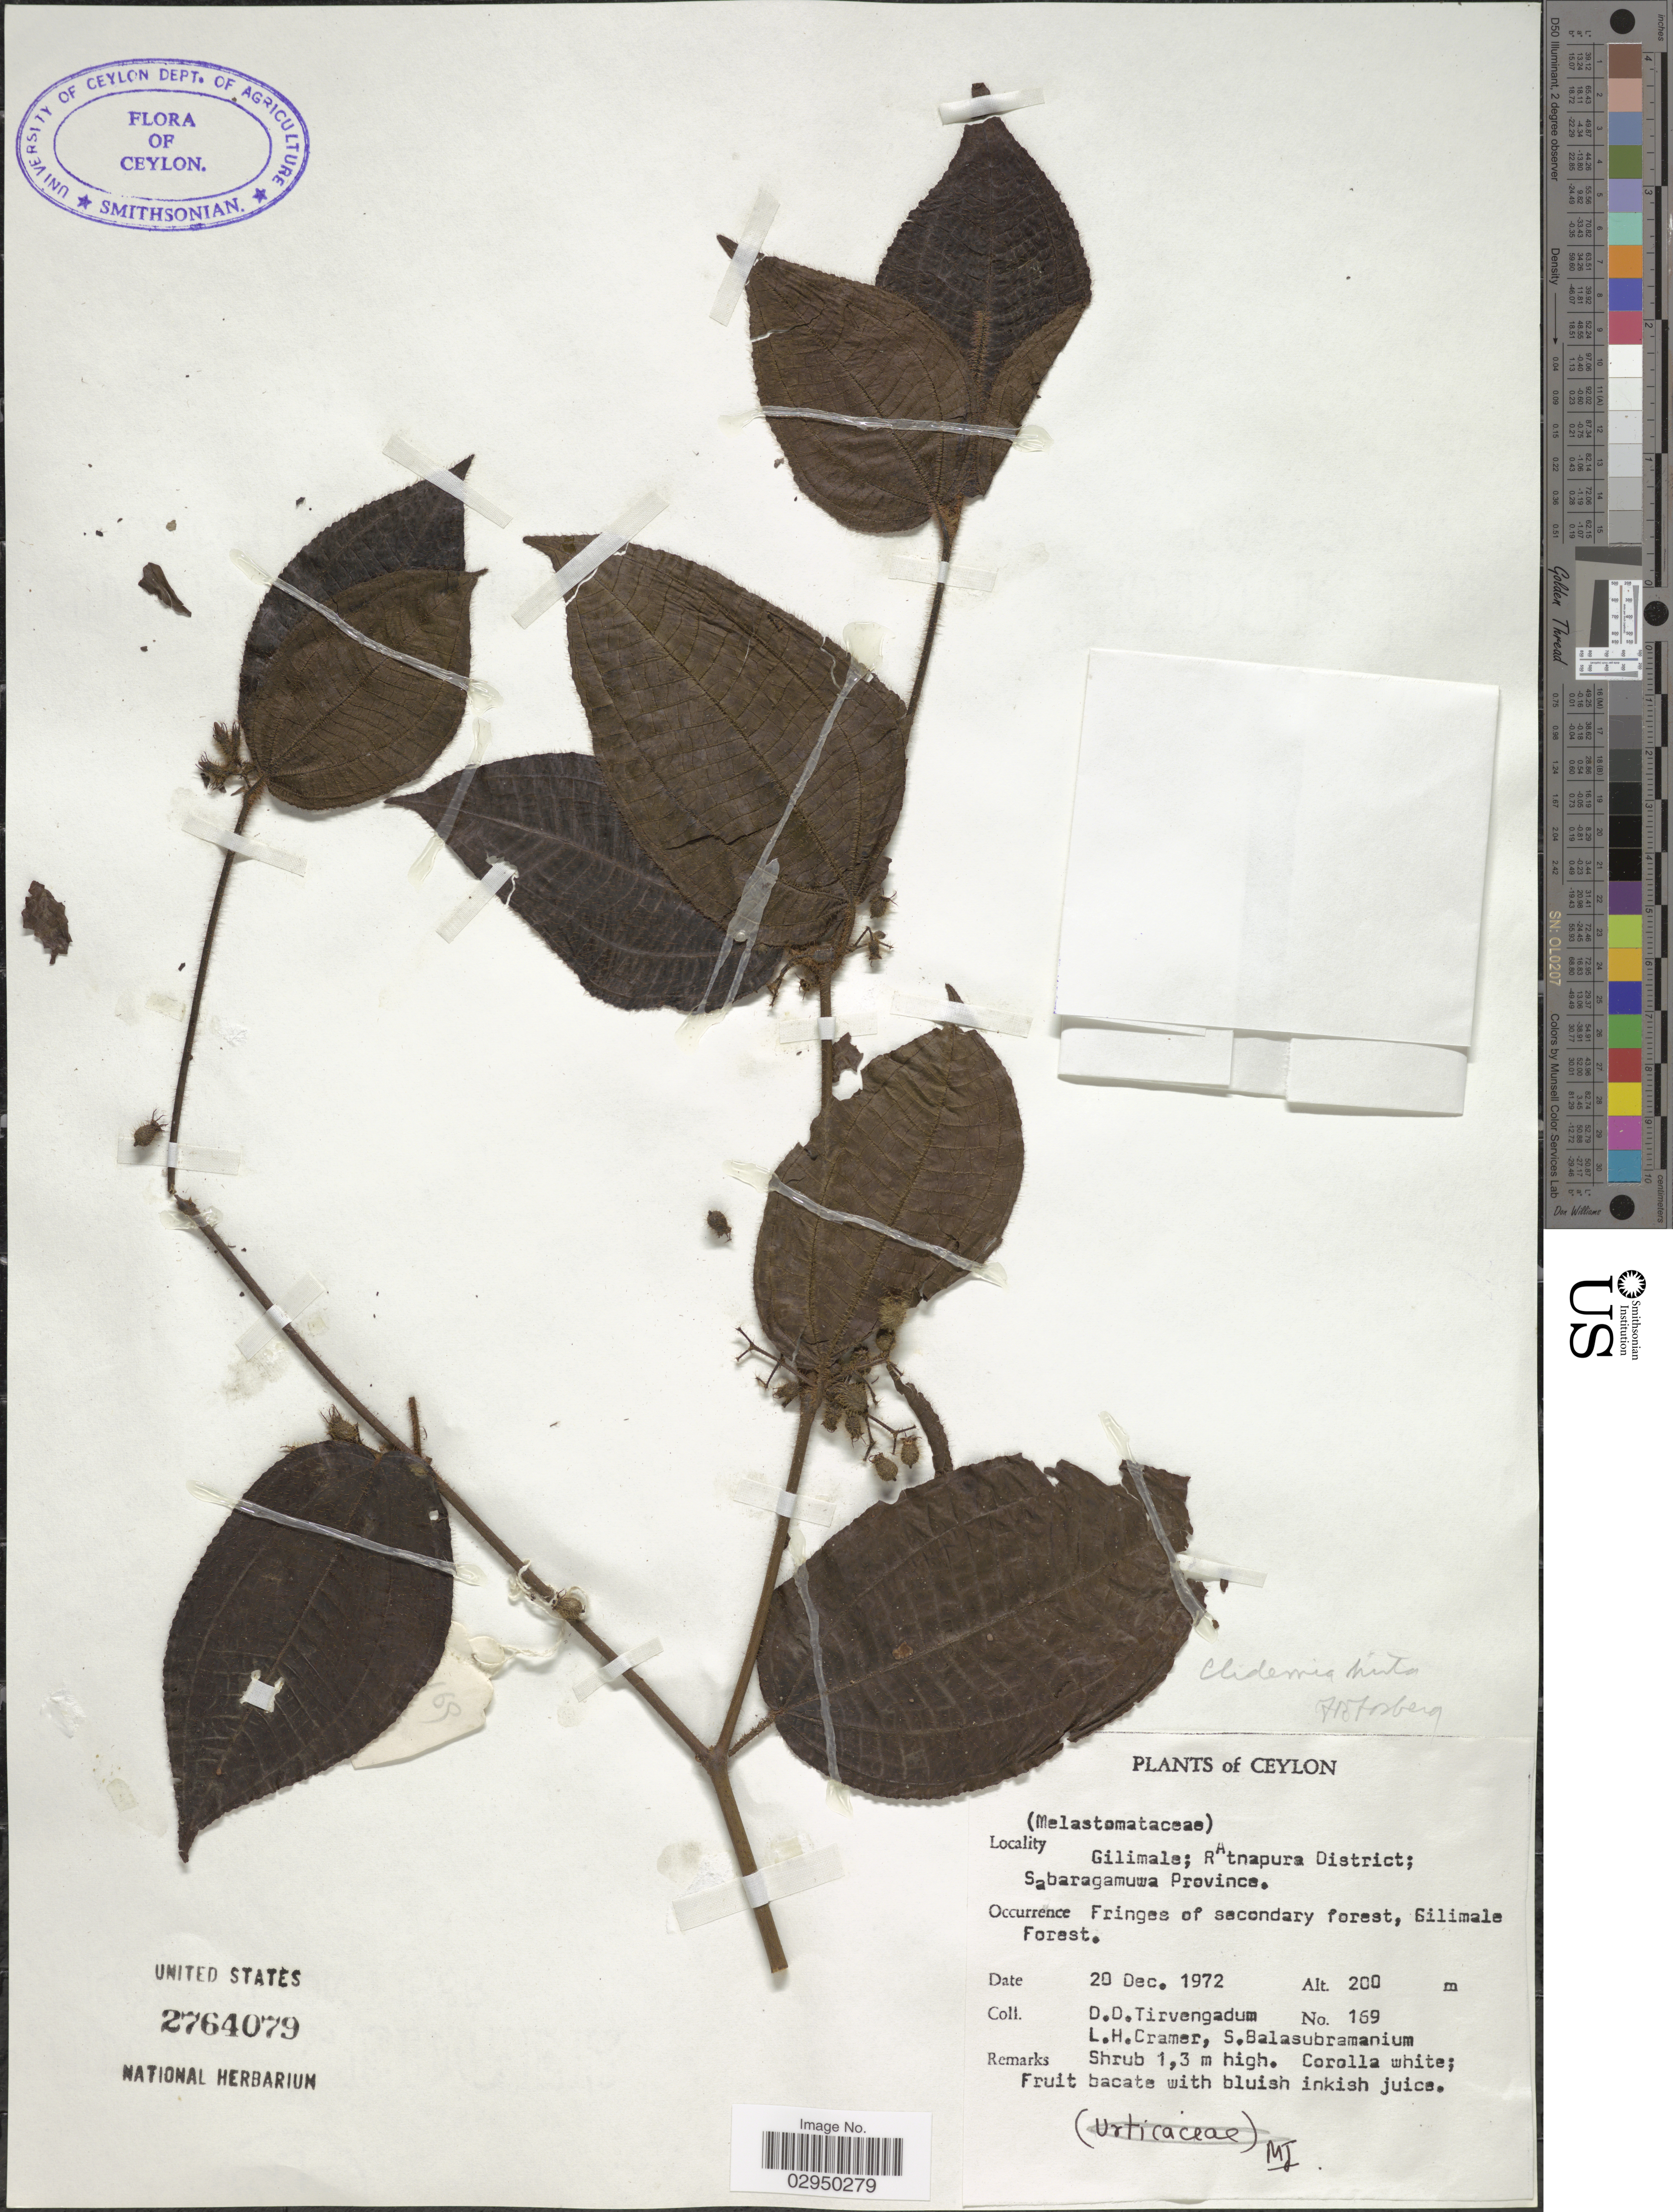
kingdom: Plantae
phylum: Tracheophyta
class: Magnoliopsida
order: Myrtales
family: Melastomataceae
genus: Clidemia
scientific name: Clidemia hirta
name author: (L.) D. Don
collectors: D. Tirvengadum, L. H. Cramer & S. Balasubramanium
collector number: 169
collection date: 1972-12-20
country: Sri Lanka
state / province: Sabaragamuwa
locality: Ceylon. Gilimale; Ratnapura District.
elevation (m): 200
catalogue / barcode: US 2764079